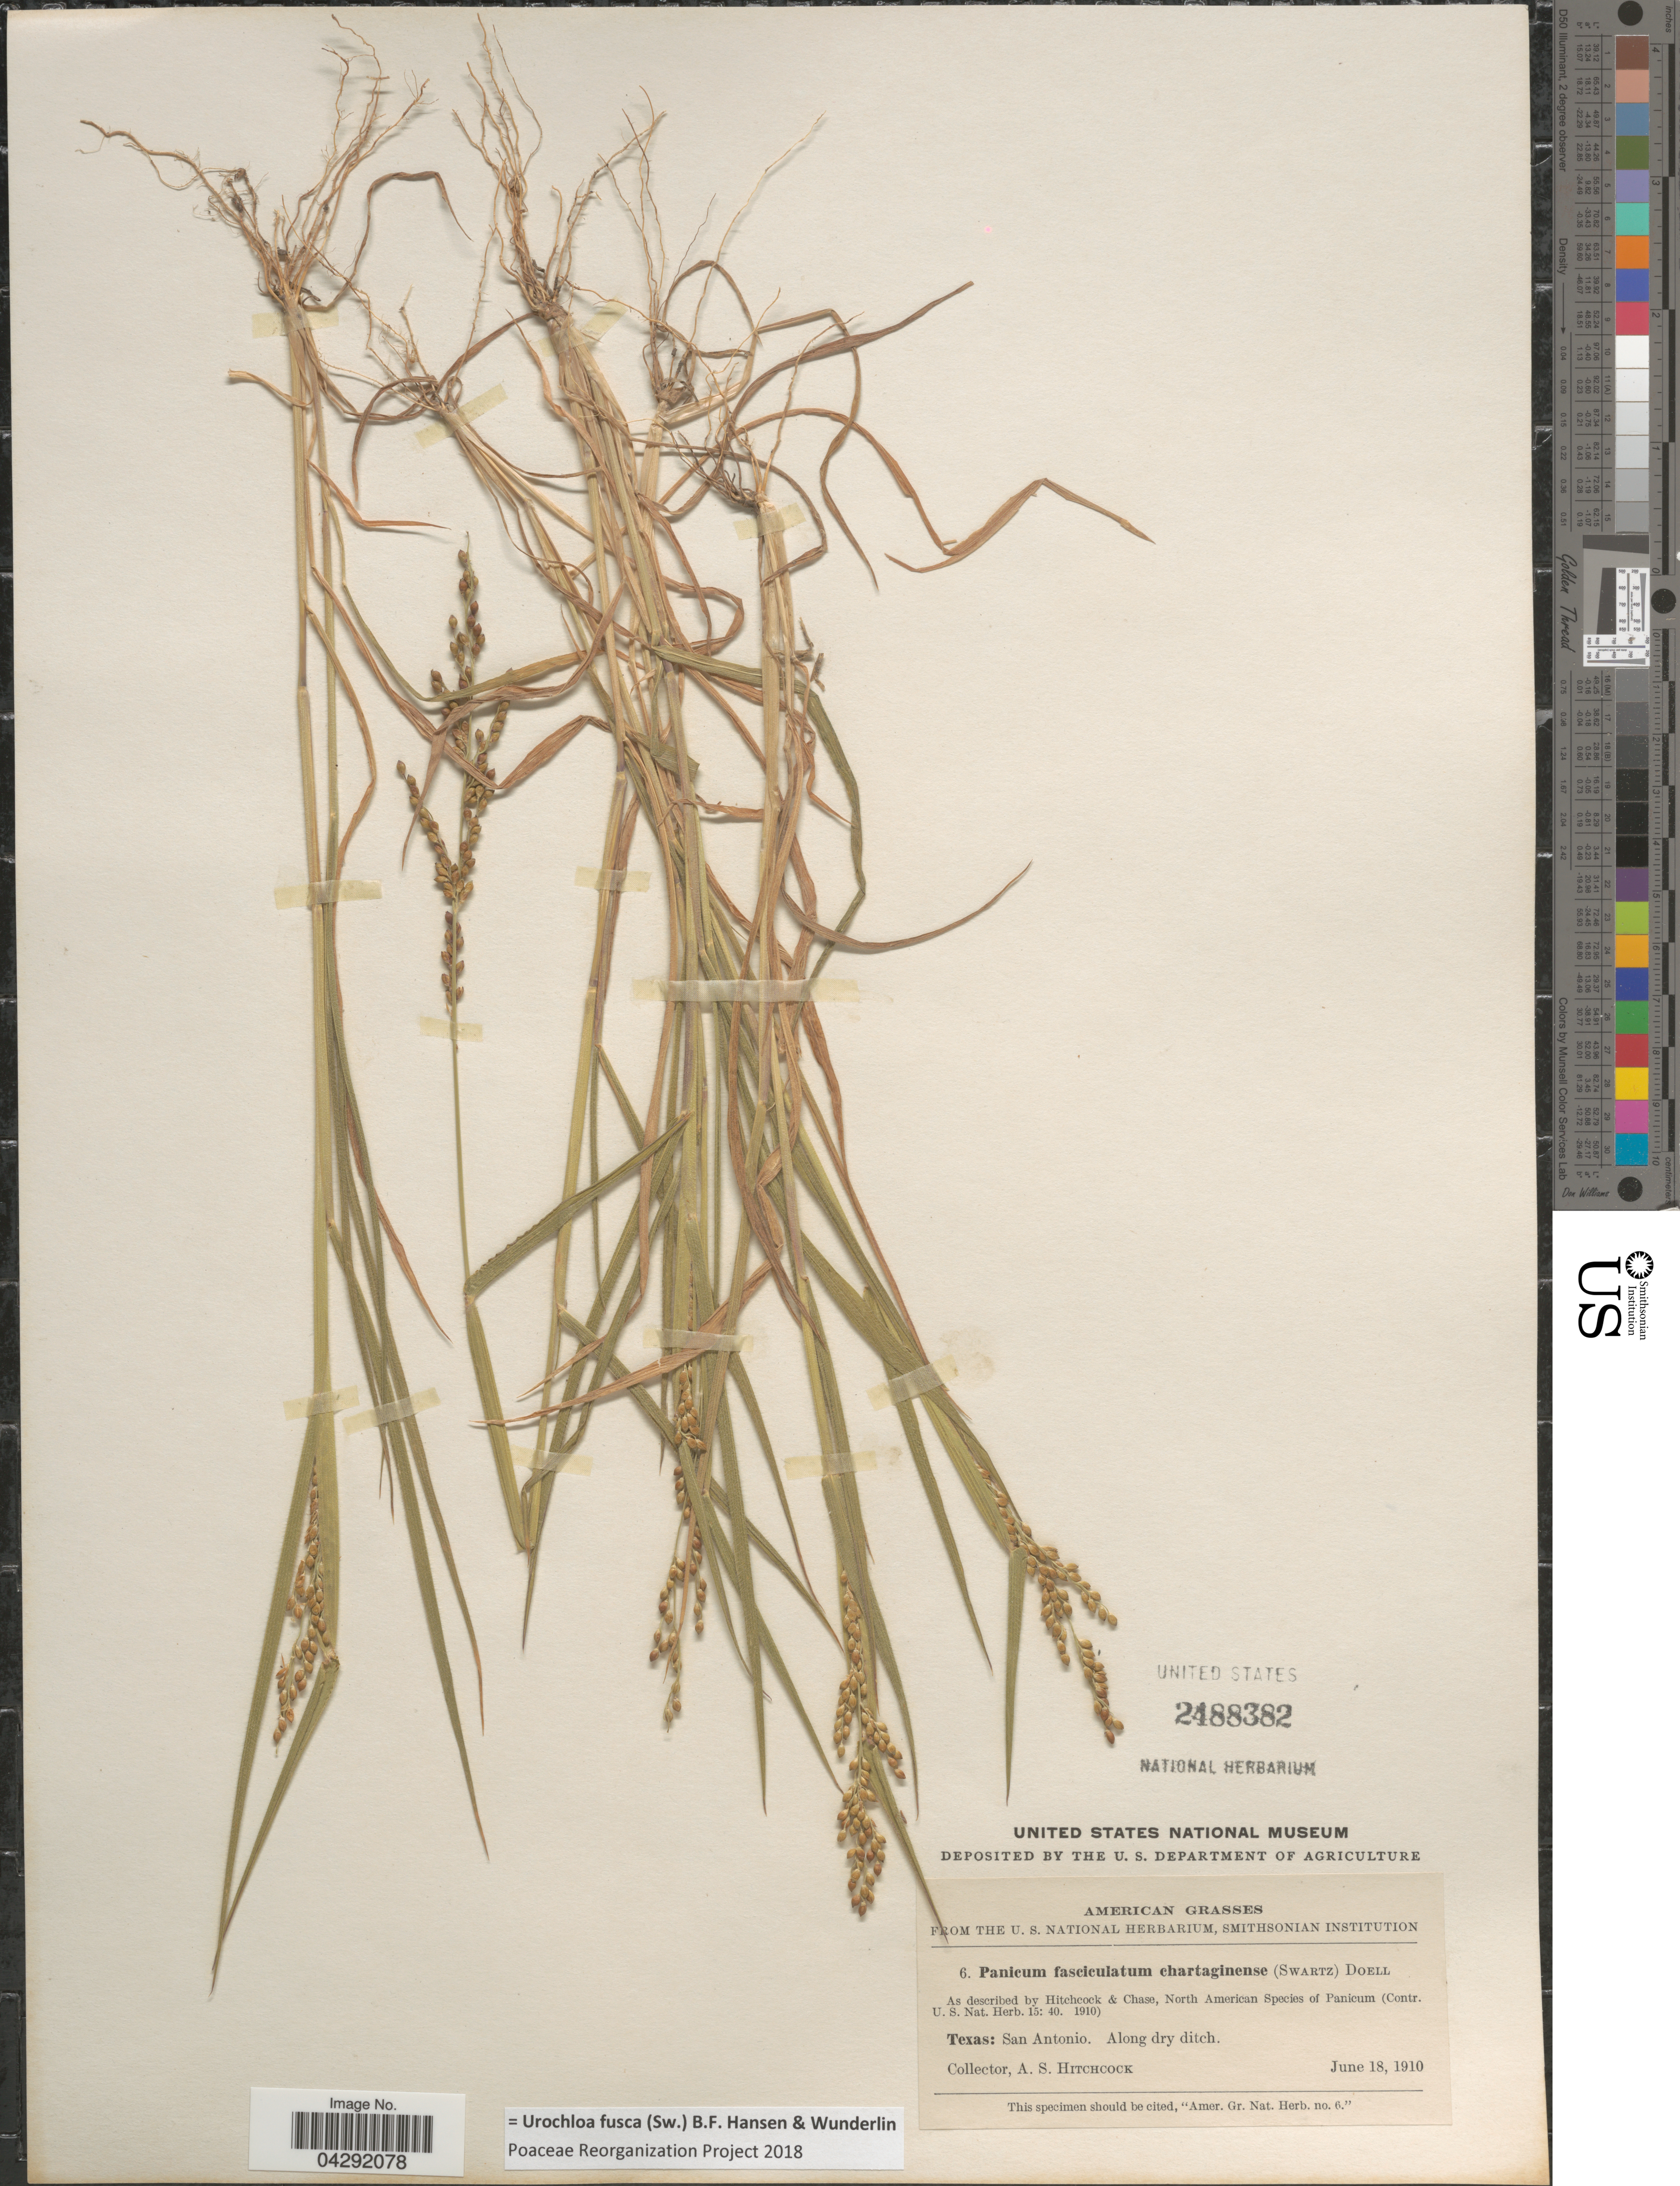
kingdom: Plantae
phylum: Tracheophyta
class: Liliopsida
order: Poales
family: Poaceae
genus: Urochloa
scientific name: Urochloa fusca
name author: (Sw.) B.F. Hansen & Wunderlin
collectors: A. S. Hitchcock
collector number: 6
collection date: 1910-06-18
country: United States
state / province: Texas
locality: San Antonio.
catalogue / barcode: US 2488382